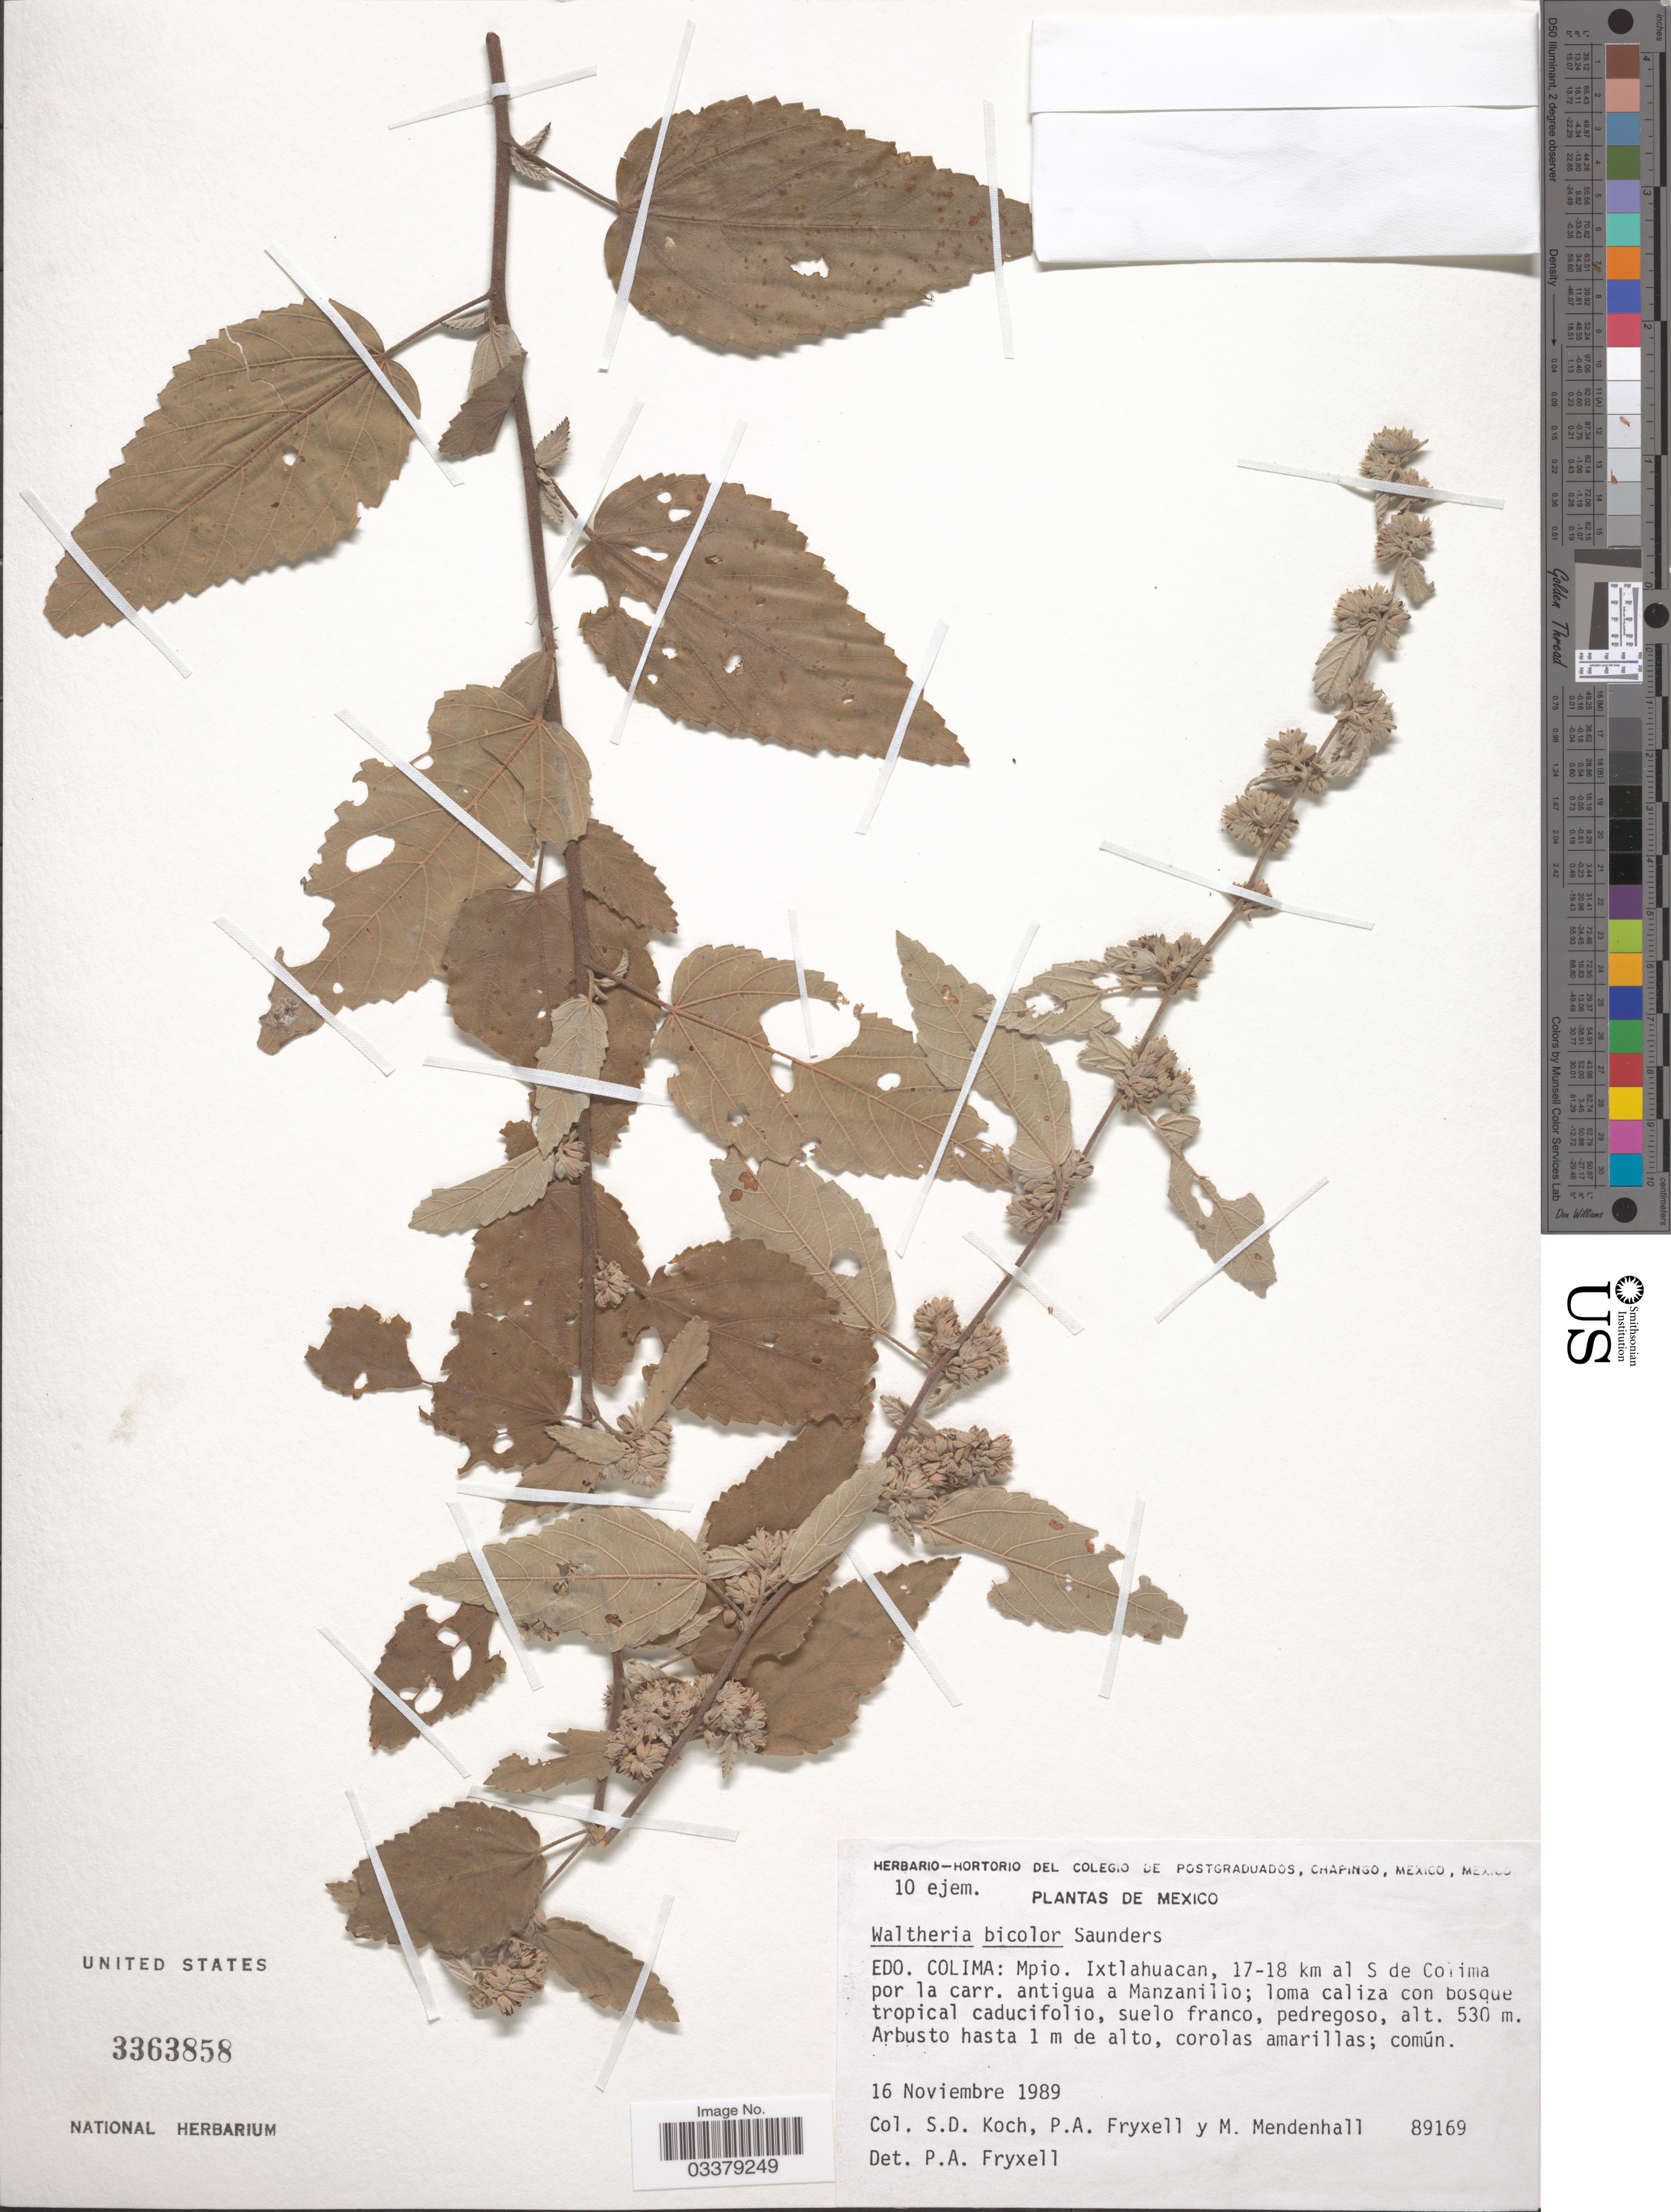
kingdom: Plantae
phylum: Tracheophyta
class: Magnoliopsida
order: Malvales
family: Malvaceae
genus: Waltheria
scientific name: Waltheria bicolor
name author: J.G. Saunders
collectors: S. Koch, P. A. Fryxell & M. Mendenhall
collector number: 89169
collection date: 1989-11-16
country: Mexico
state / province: Colima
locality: Mpio. Ixtlahuacan, 17-18 km al S de Colima por la carr. antigua a Manzanillo.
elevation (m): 530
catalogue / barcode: US 3363858